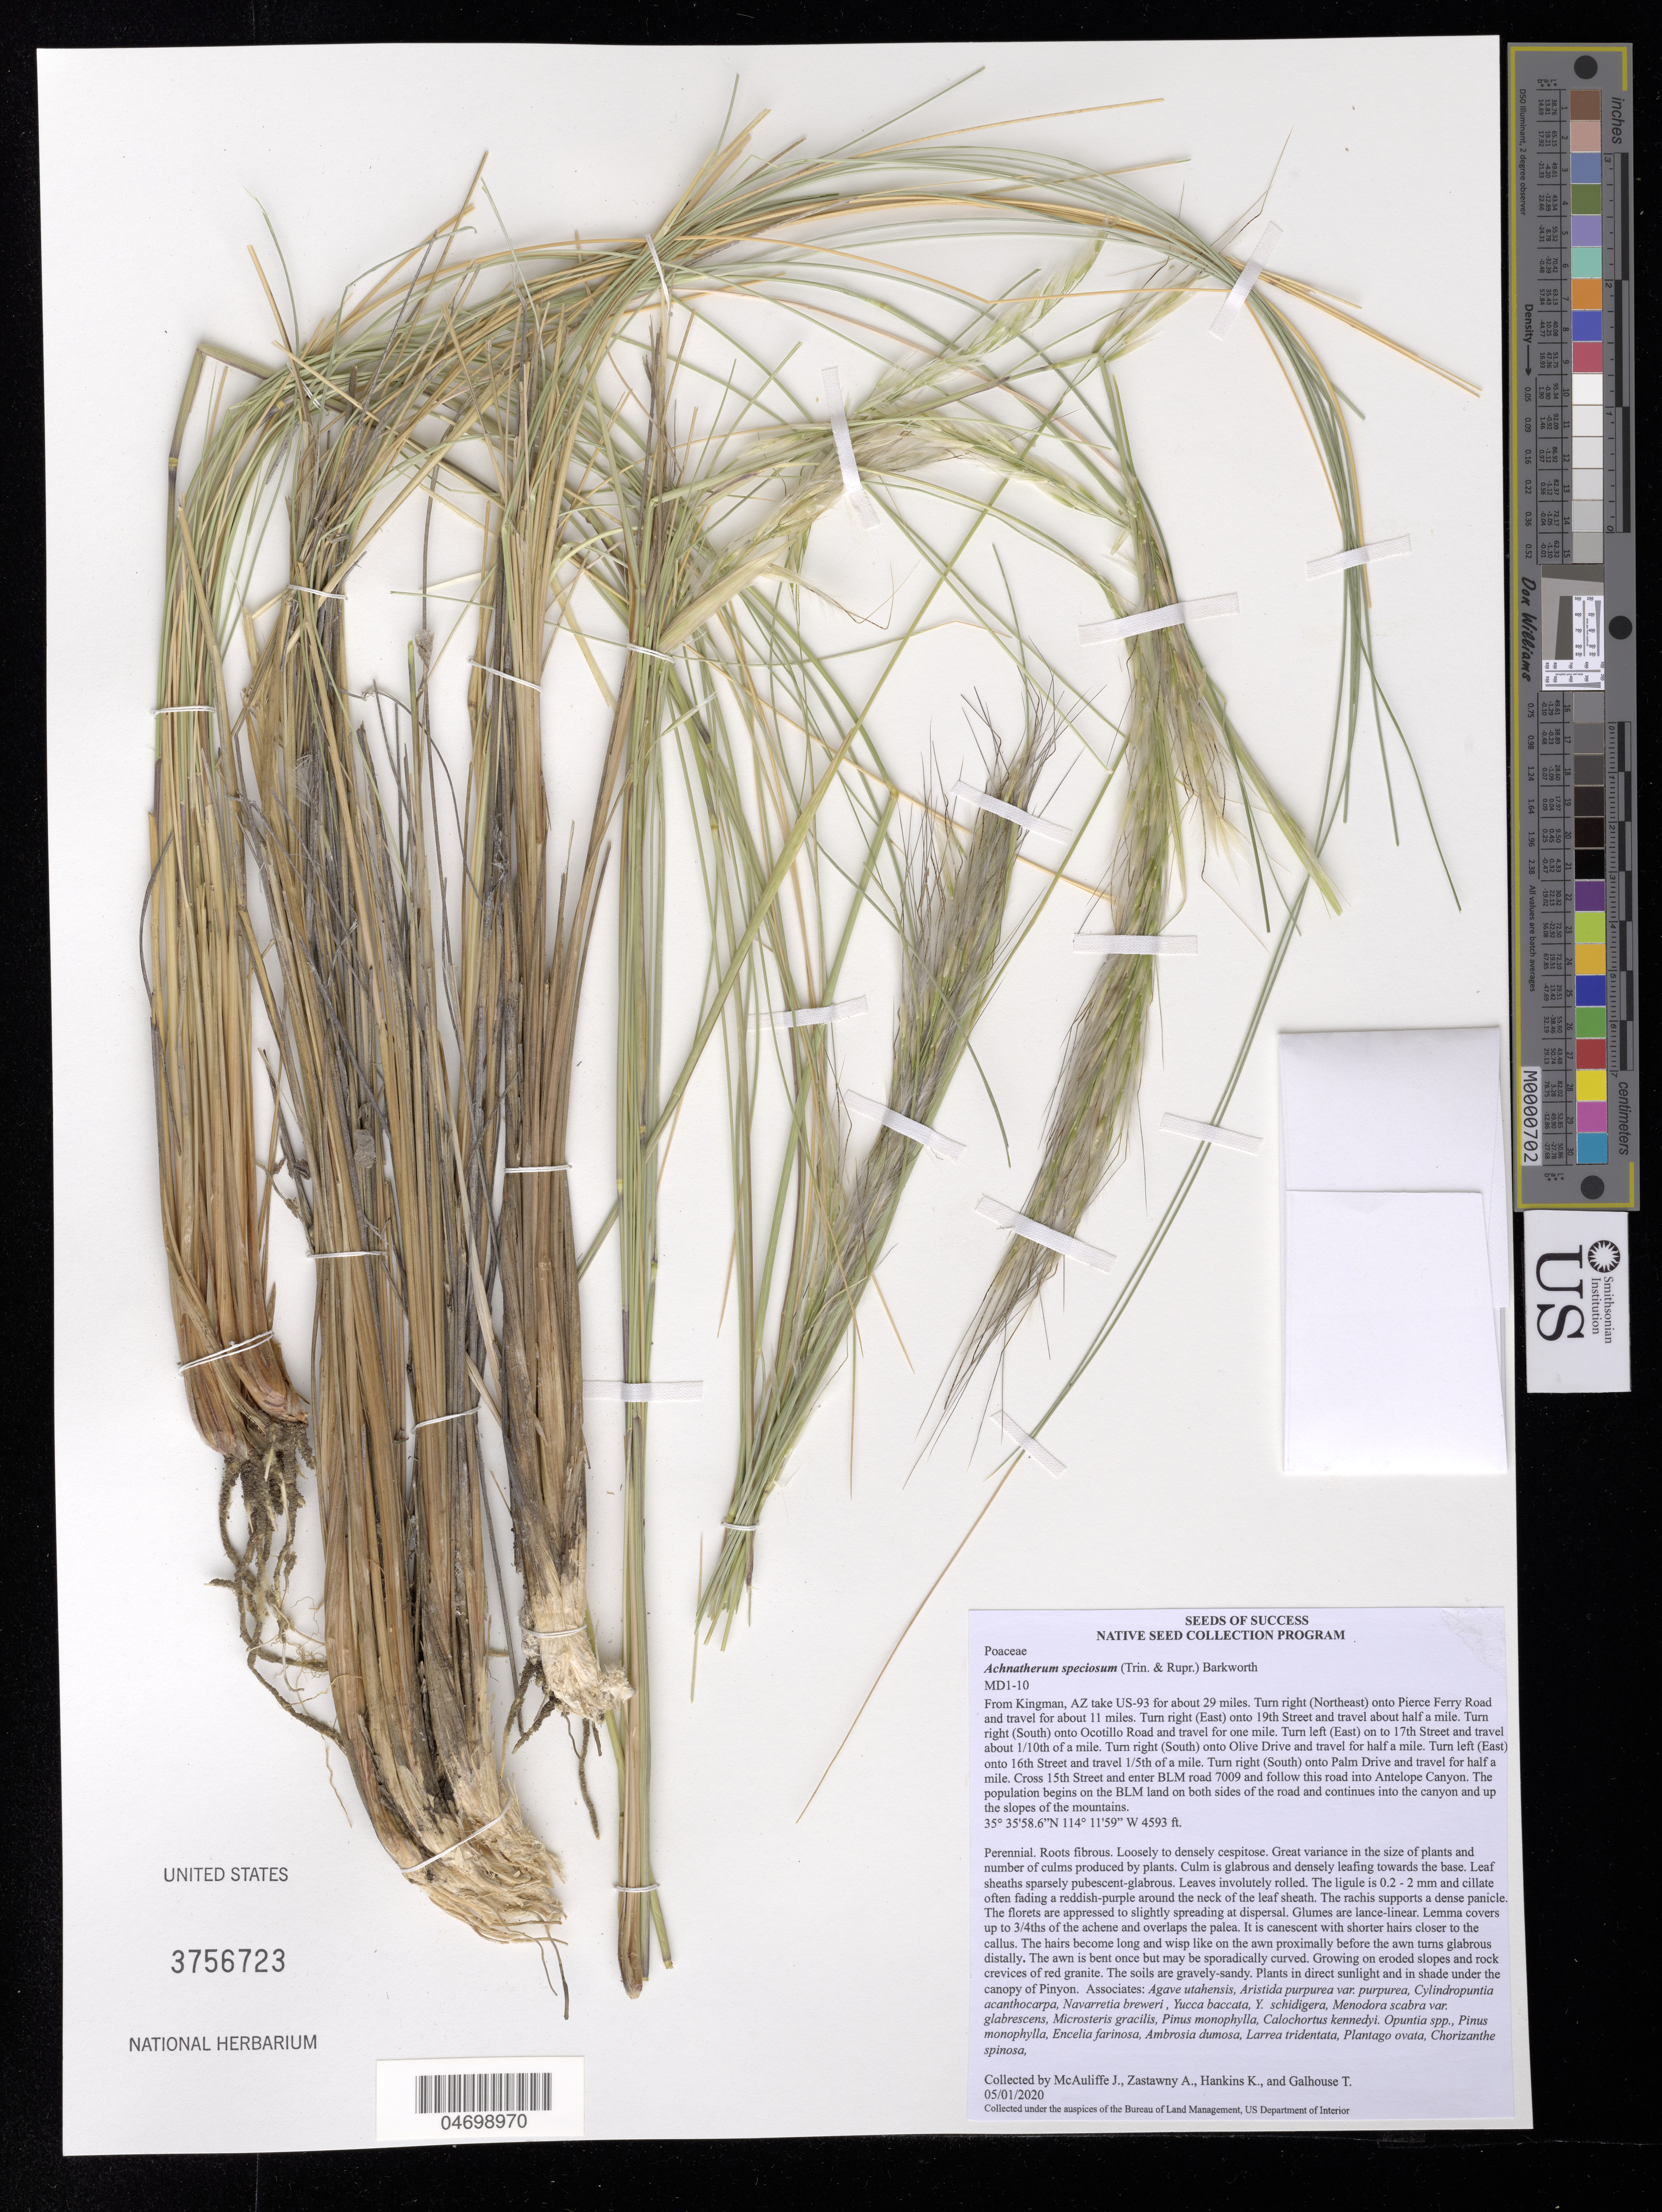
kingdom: Plantae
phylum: Tracheophyta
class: Liliopsida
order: Poales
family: Poaceae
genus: Achnatherum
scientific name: Achnatherum speciosum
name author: (Trin. & Rupr.) Barkworth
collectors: J. McAuliffe, A. Zastawny, K. Hankins & T. Galhouse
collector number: MD1-10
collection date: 2020-05-05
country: United States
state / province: Arizona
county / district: Coconino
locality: BLM road 7009 into Antelope Canyon.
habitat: Gravely-sandy soils. With Agave utahensis, Yucca baccata, Opuntia sp., etc.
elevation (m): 1400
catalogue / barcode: US 3756723